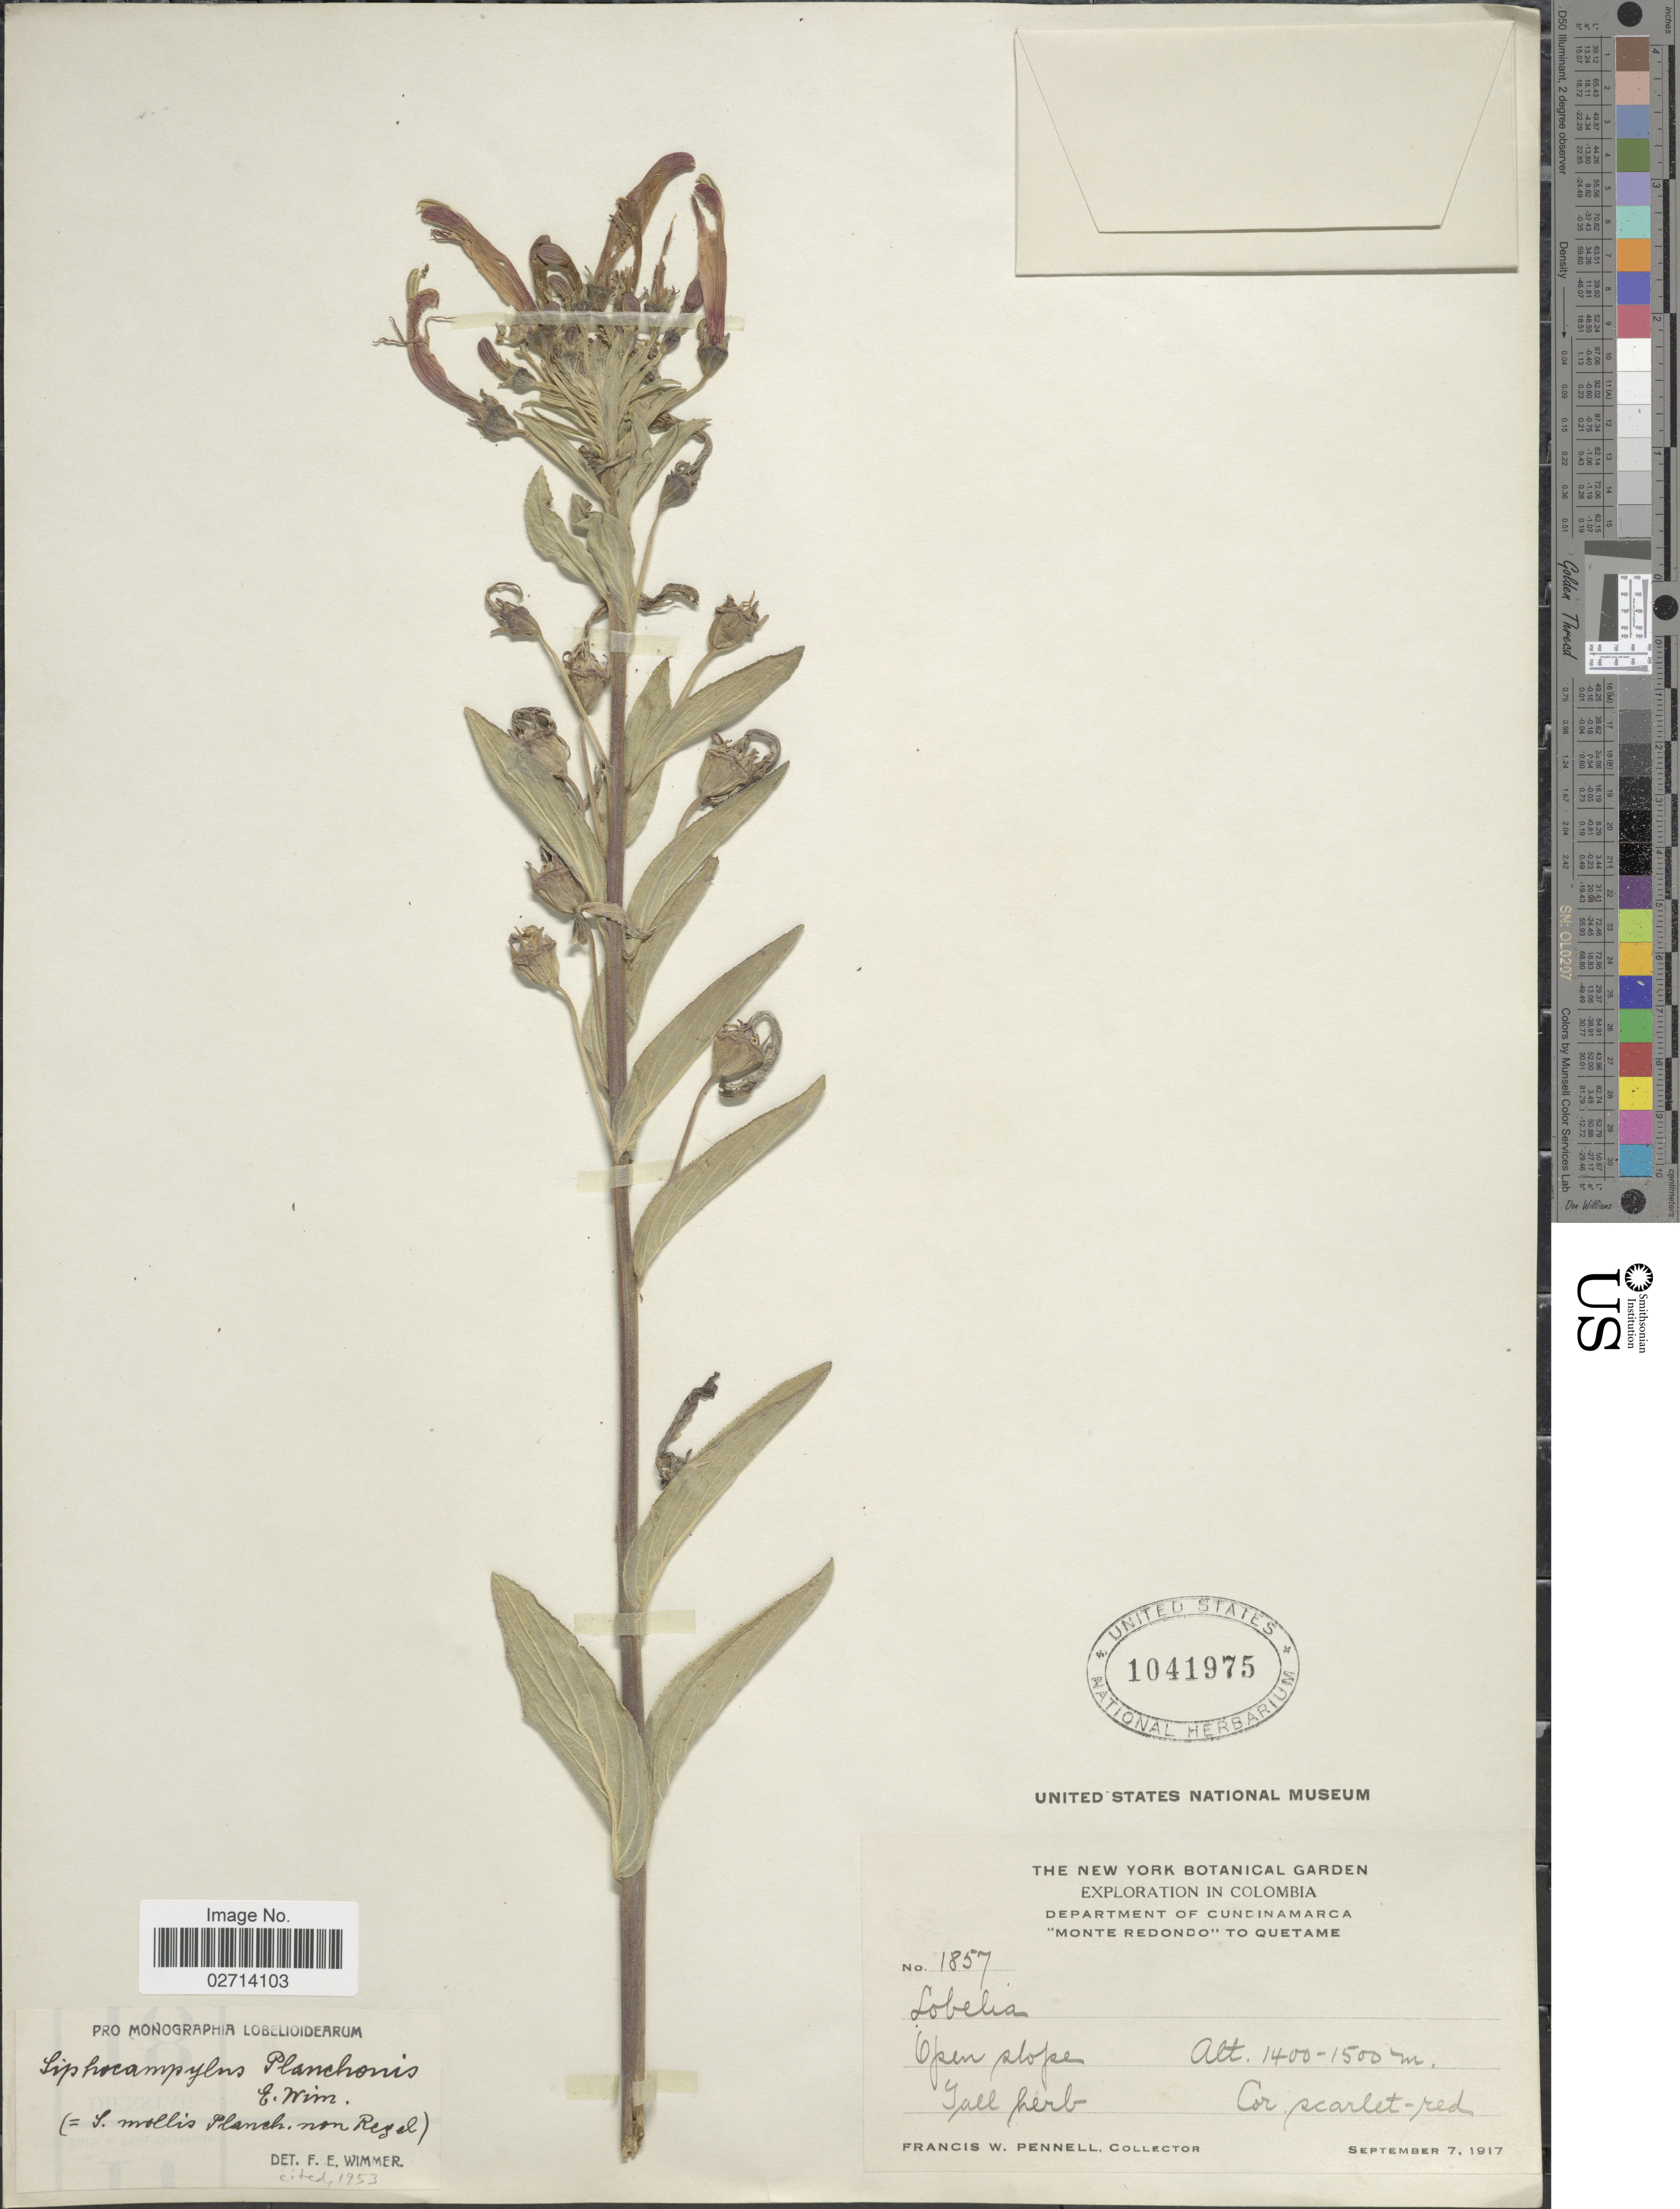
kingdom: Plantae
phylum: Tracheophyta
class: Magnoliopsida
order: Asterales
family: Campanulaceae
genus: Siphocampylus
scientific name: Siphocampylus planchonis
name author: E. Wimm.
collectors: F. W. Pennell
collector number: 1857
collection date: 1917-09-07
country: Colombia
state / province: Cundinamarca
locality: Monte Redondo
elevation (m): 1400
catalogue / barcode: US 1041975